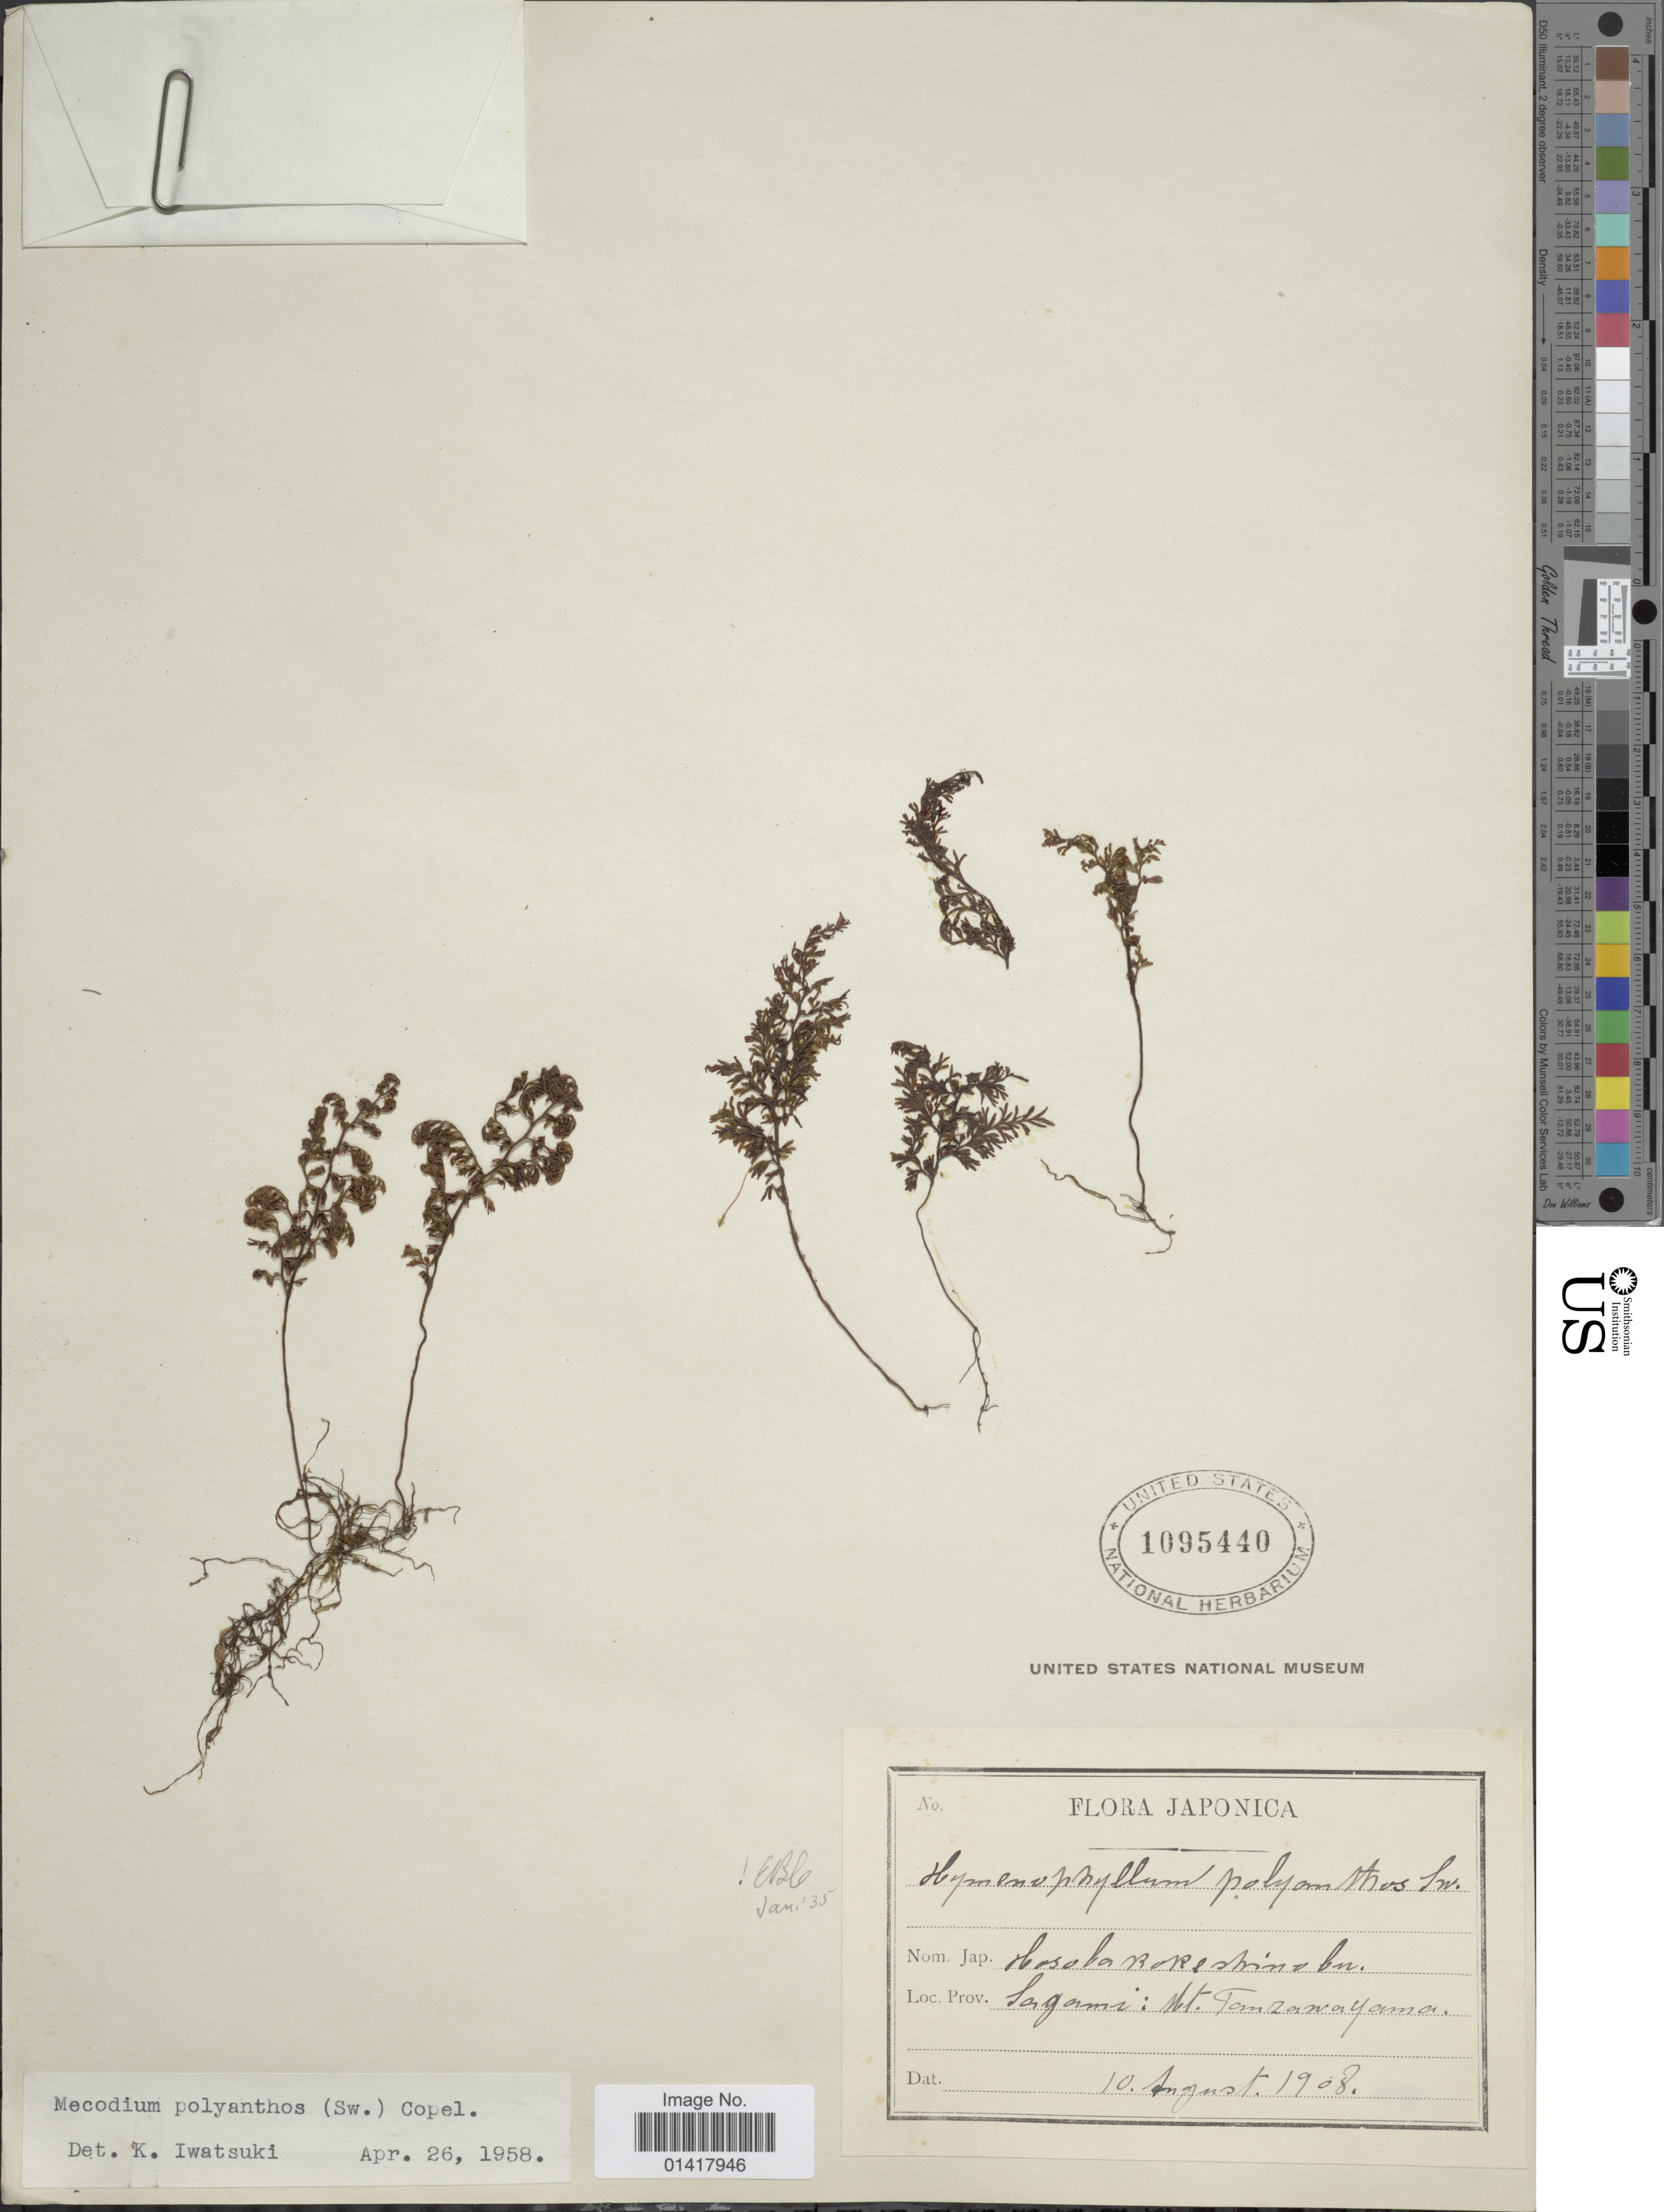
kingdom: Plantae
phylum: Tracheophyta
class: Polypodiopsida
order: Hymenophyllales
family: Hymenophyllaceae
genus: Hymenophyllum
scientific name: Hymenophyllum polyanthos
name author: (Sw.) Sw.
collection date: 1908-08-10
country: Japan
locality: Sagami: Mt. Tomzawayoma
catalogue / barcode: US 1095440